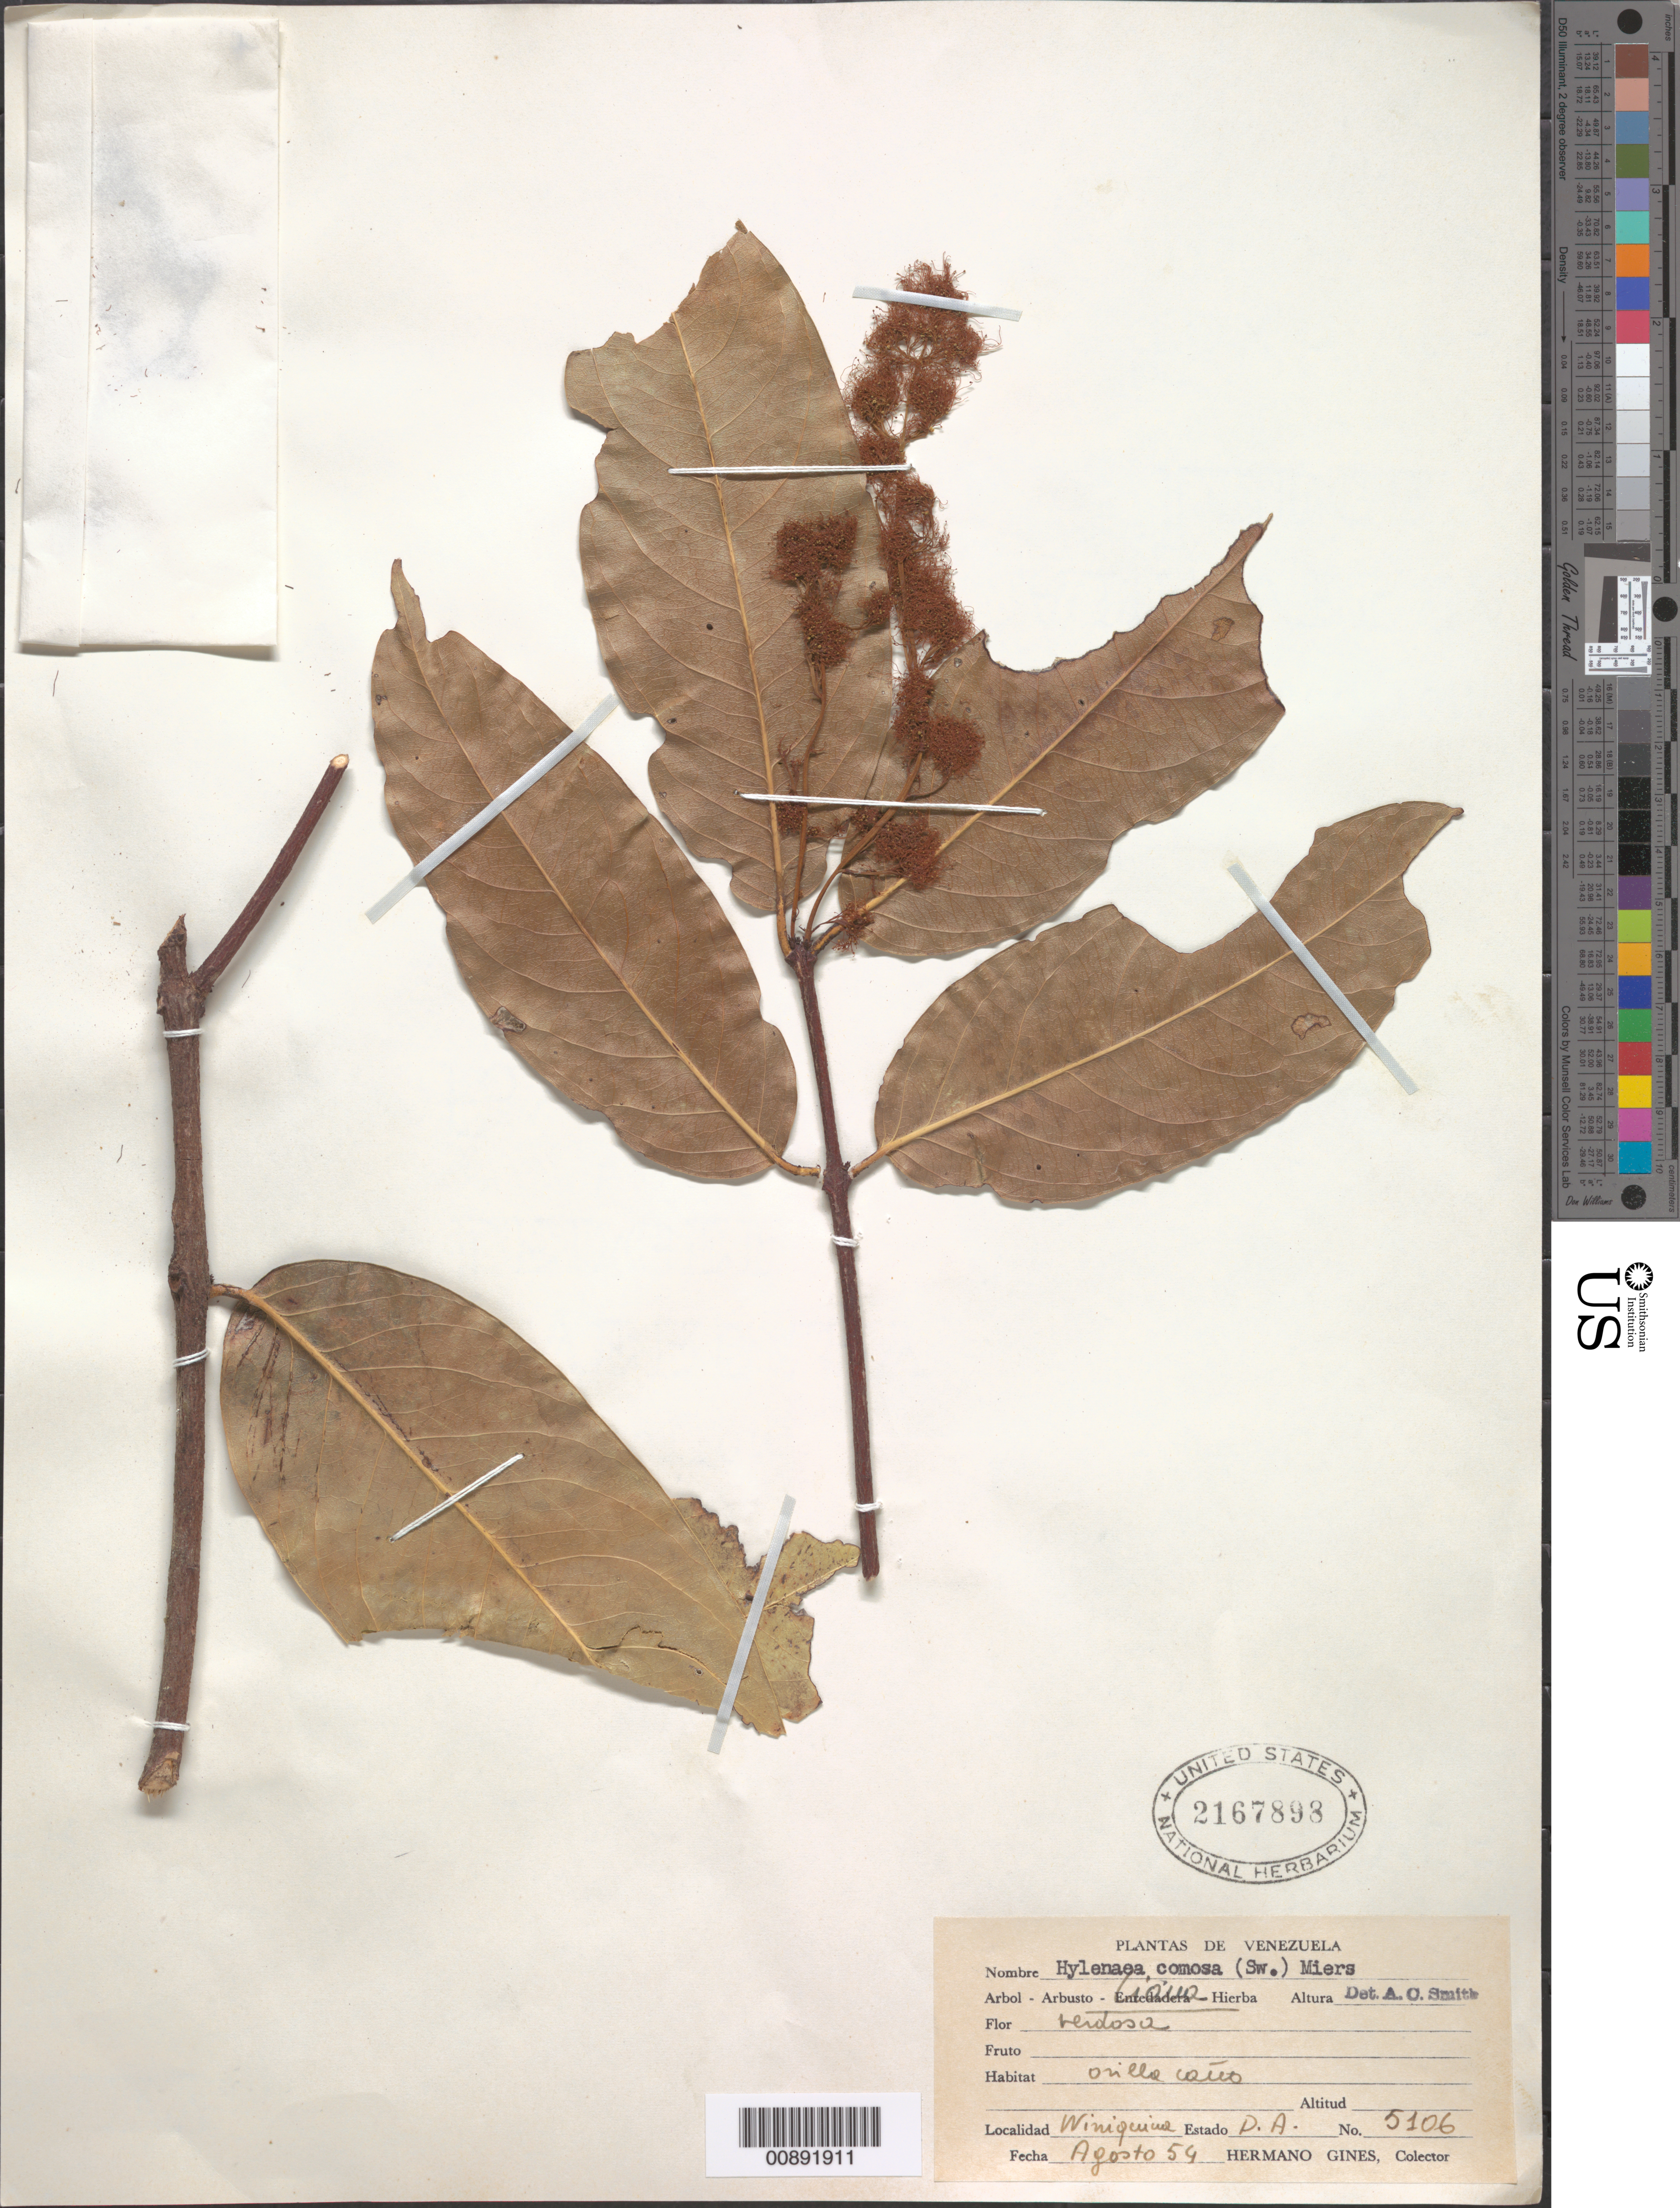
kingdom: Plantae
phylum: Tracheophyta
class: Magnoliopsida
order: Celastrales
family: Celastraceae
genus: Hylenaea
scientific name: Hylenaea comosa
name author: (Sw.) Miers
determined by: Smith, A. C.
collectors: H. Gines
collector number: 5106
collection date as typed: Aug-54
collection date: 1954-08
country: Venezuela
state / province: Delta Amacuro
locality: C. Wiuiquina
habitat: Orilla cano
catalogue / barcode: US 2167898